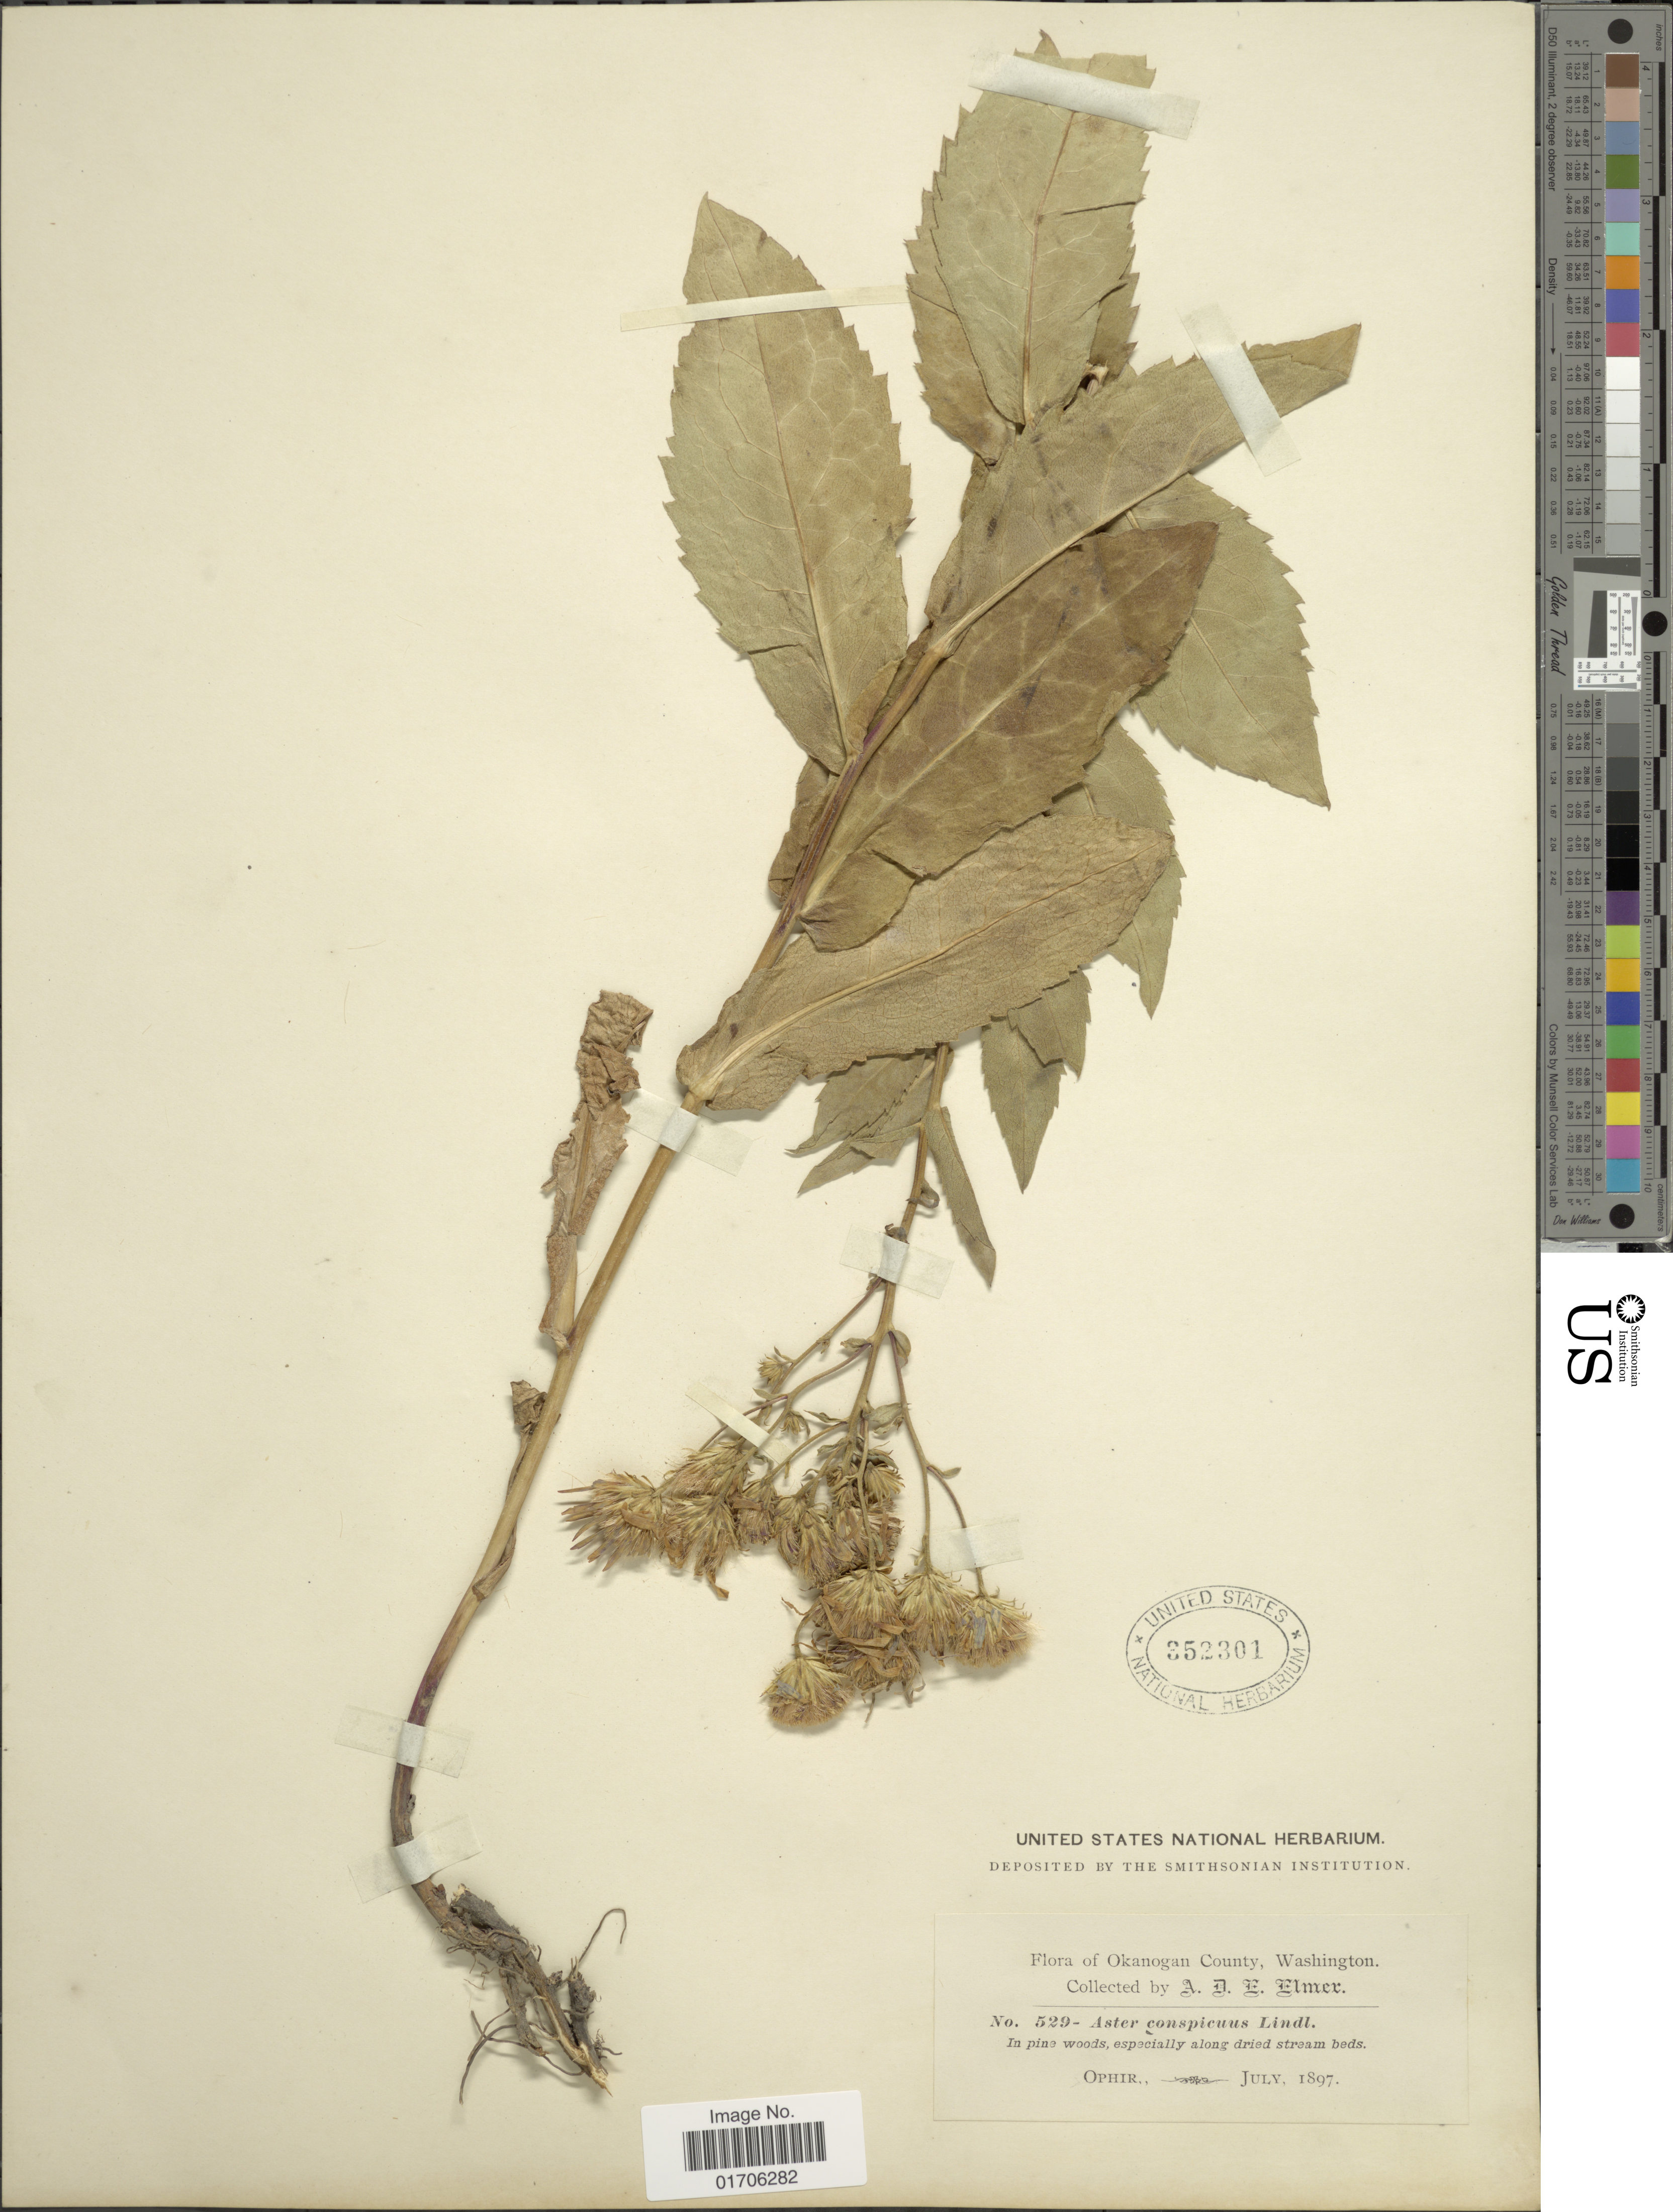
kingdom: Plantae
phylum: Tracheophyta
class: Magnoliopsida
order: Asterales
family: Asteraceae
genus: Eurybia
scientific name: Eurybia conspicua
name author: (Lindl.) G.L. Nesom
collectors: A. D. E. Elmer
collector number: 529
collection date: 1897-07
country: United States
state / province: Washington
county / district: Okanogan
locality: Okanogan County, Washington. In pine woods, especially along dried stream beds. Ophir.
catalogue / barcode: US 352301